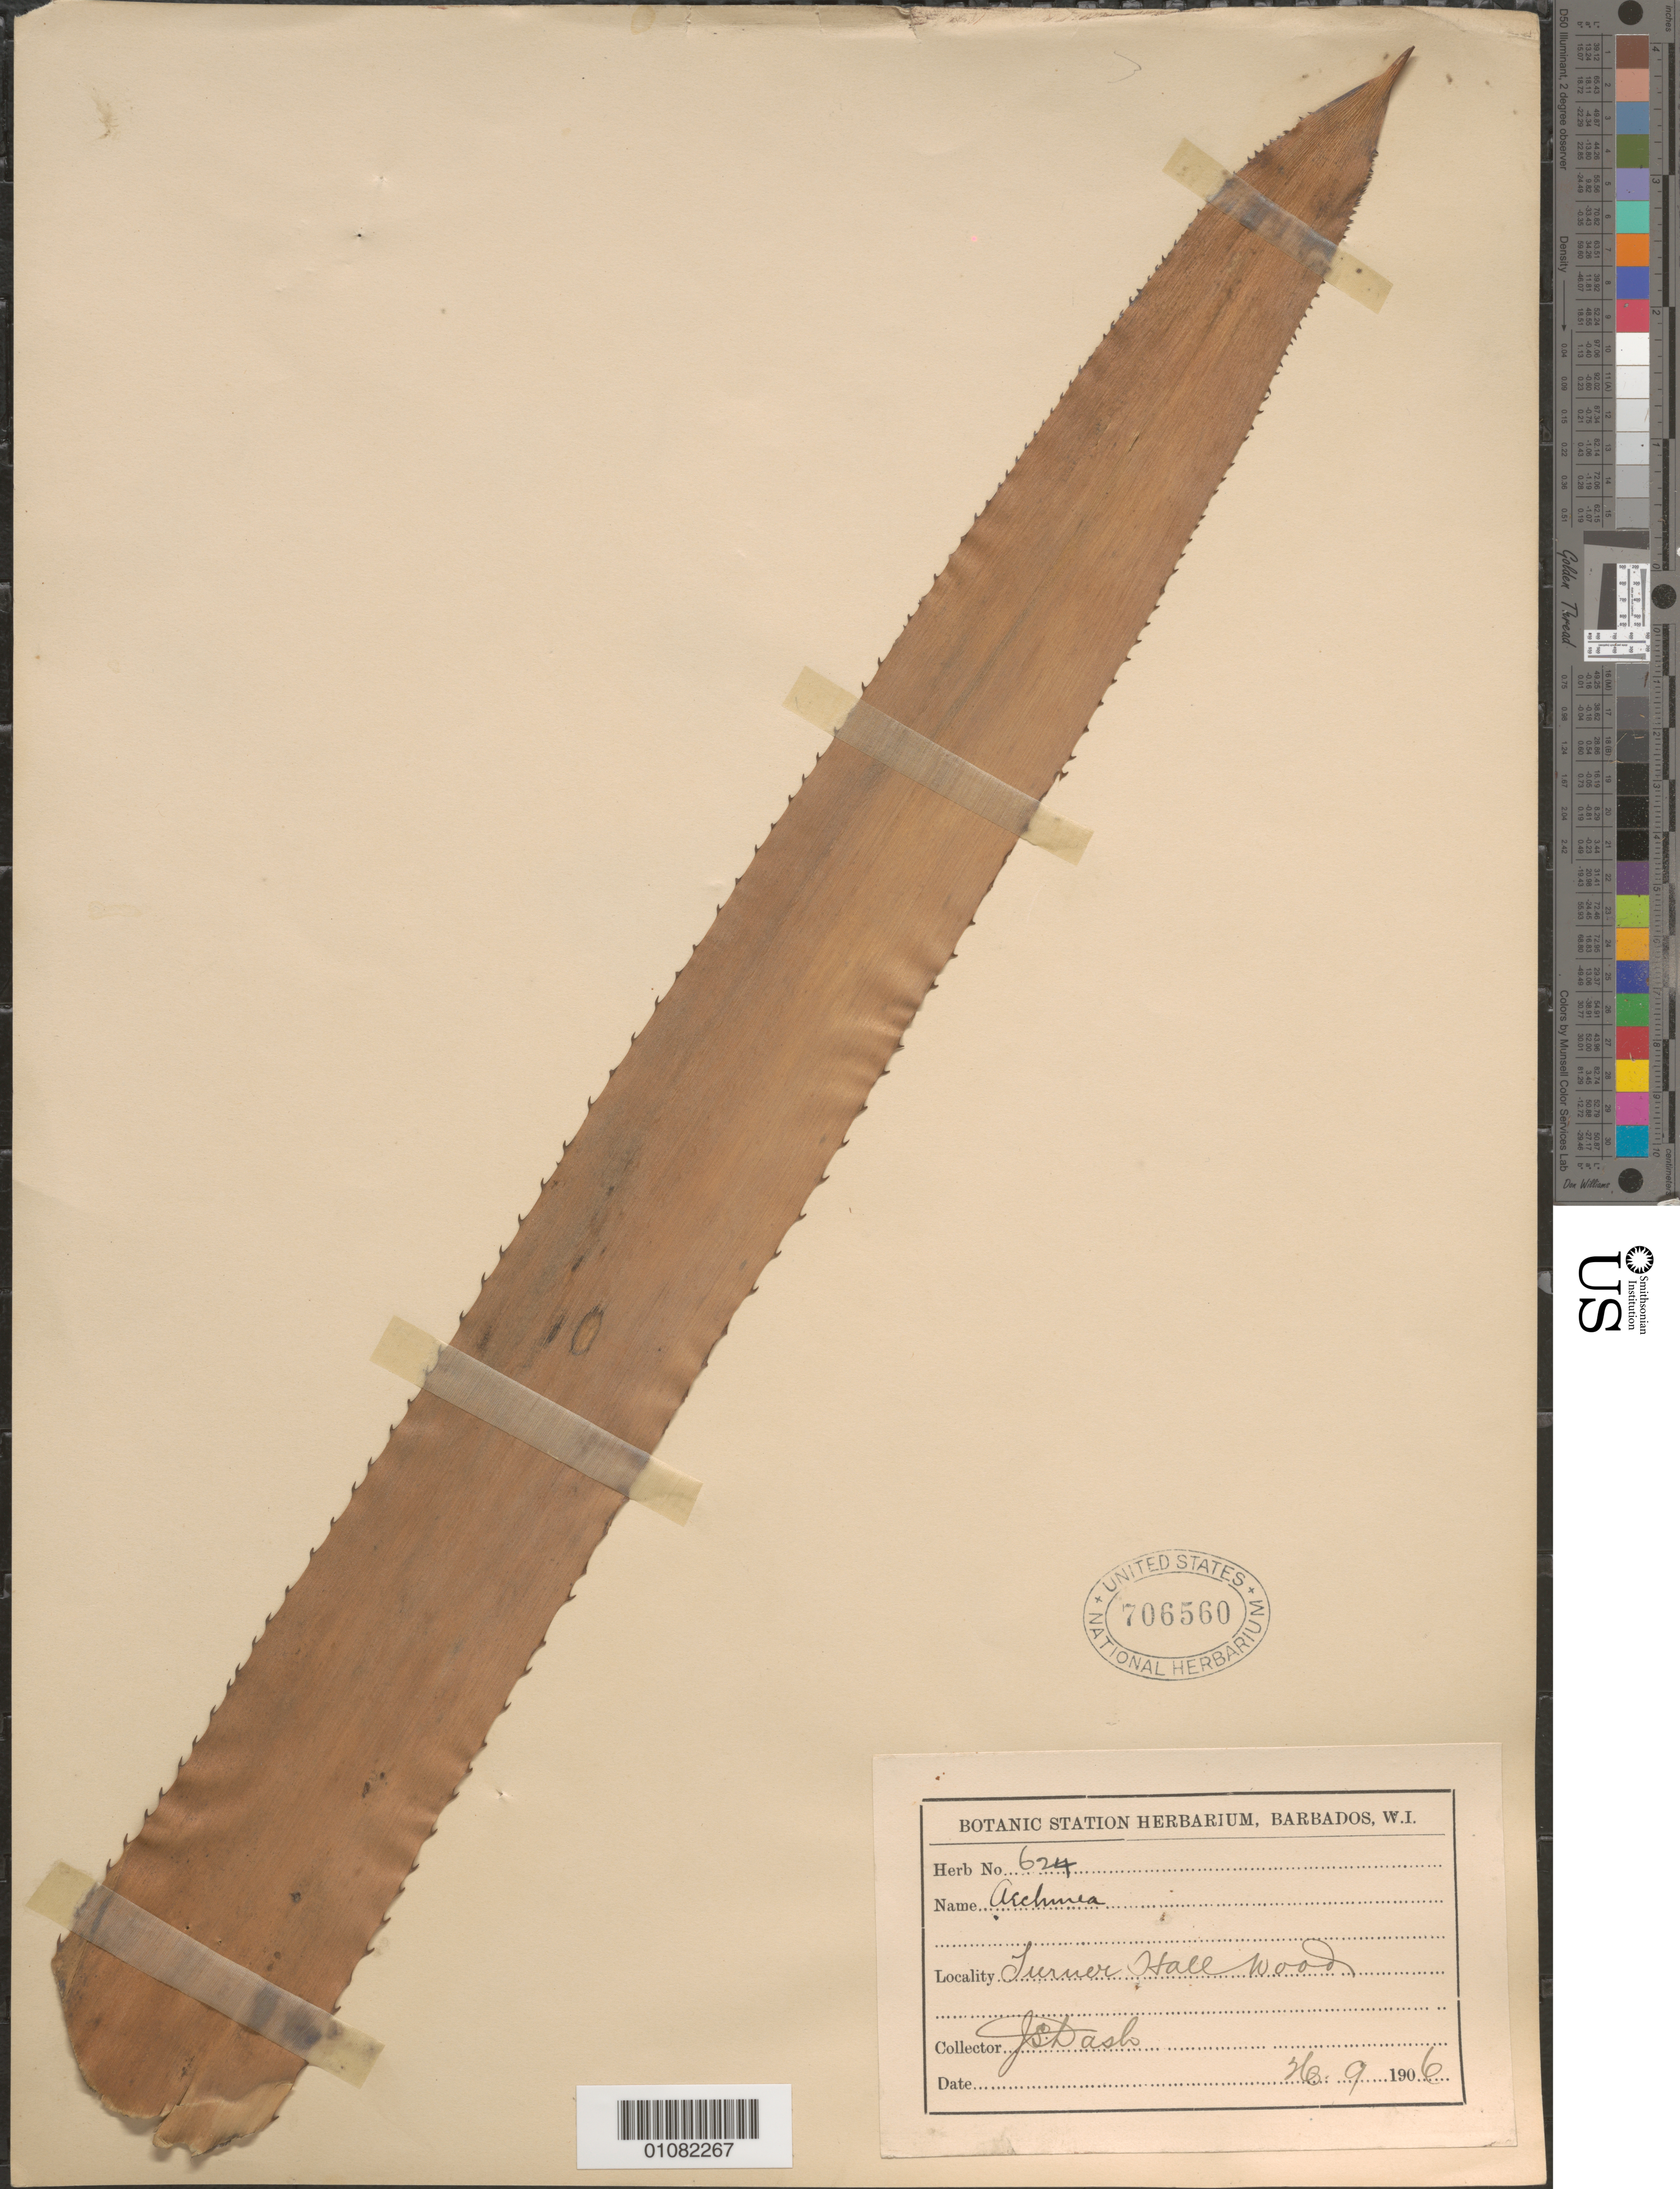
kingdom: Plantae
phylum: Tracheophyta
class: Liliopsida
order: Poales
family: Bromeliaceae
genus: Aechmea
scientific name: Aechmea sp.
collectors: J. Dash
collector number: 624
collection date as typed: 26 Sep 1906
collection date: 1906-09-26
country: Barbados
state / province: Saint Andrew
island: Barbados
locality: Turner Hall Woods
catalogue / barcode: US 706560